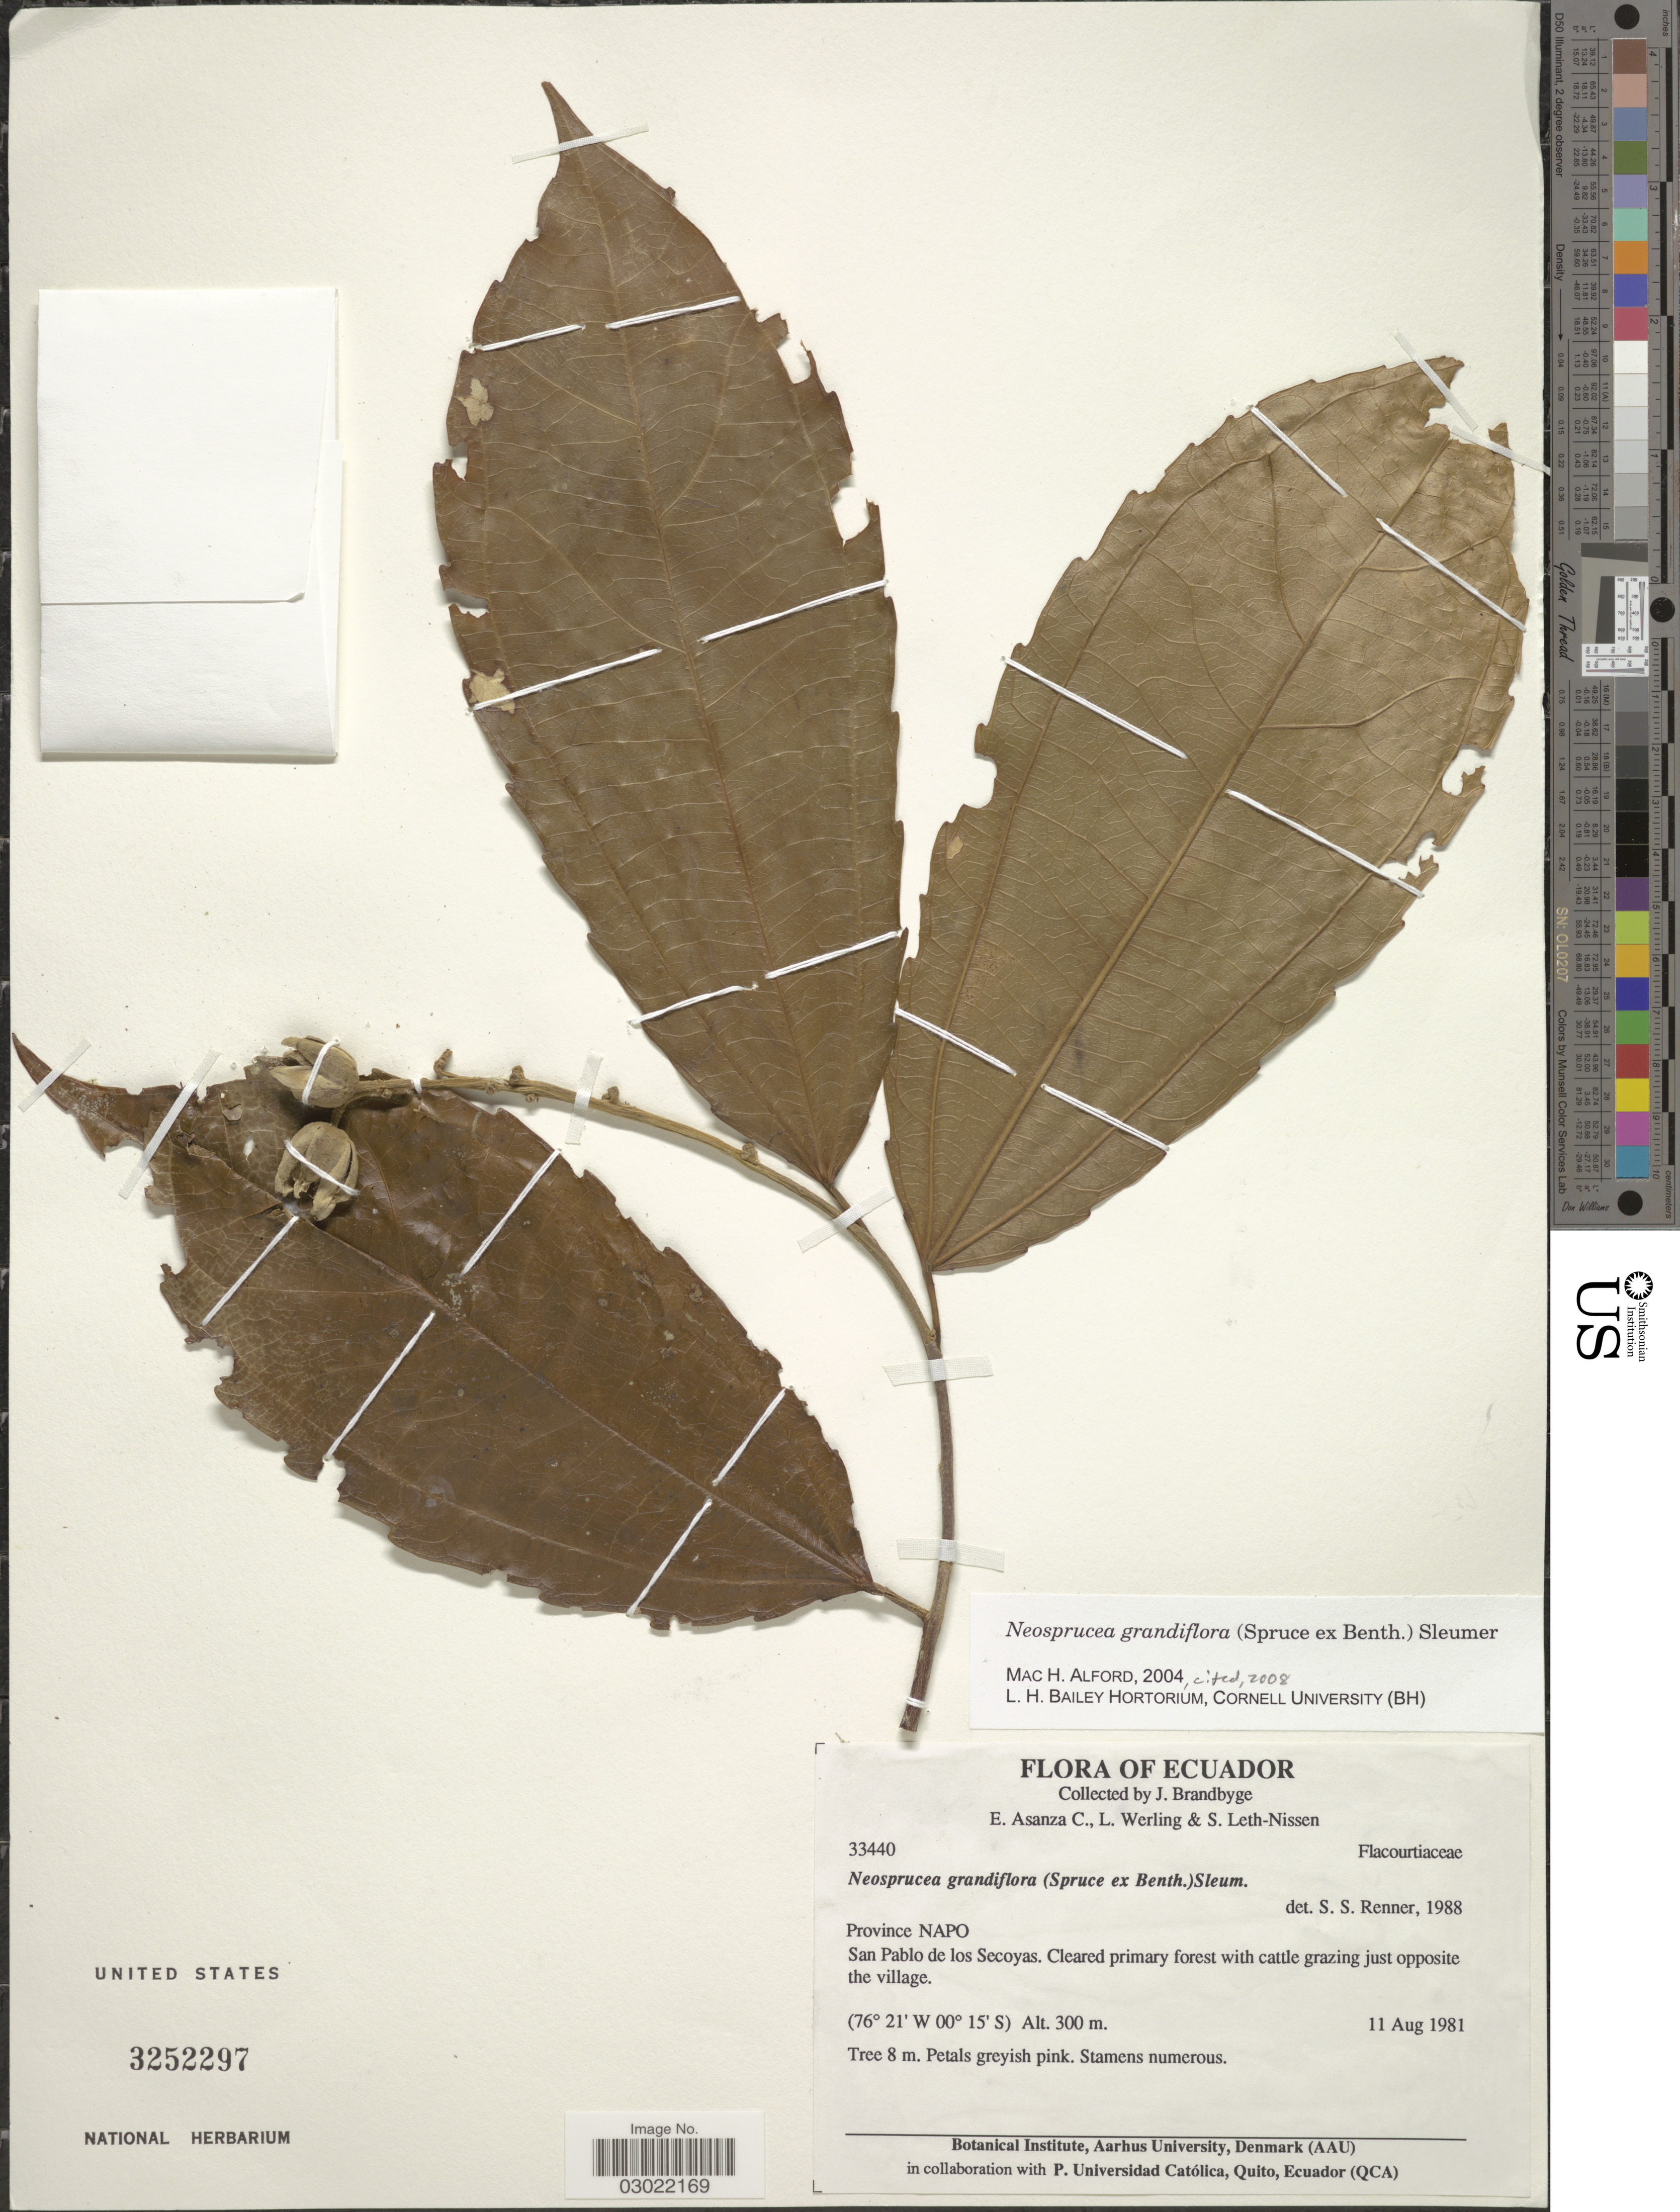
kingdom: Plantae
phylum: Tracheophyta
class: Magnoliopsida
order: Malpighiales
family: Salicaceae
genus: Neosprucea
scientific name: Neosprucea grandiflora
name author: (Spruce ex Benth.) Sleumer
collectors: J. Brandbyge, E. Asanza C., L. Werling & S. Leth-Nissen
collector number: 33440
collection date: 1981-08-11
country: Ecuador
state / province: Napo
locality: San Pablo de los Secoyas. Cleared primary forest with cattle grazing just opposite the village.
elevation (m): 300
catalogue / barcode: US 3252297